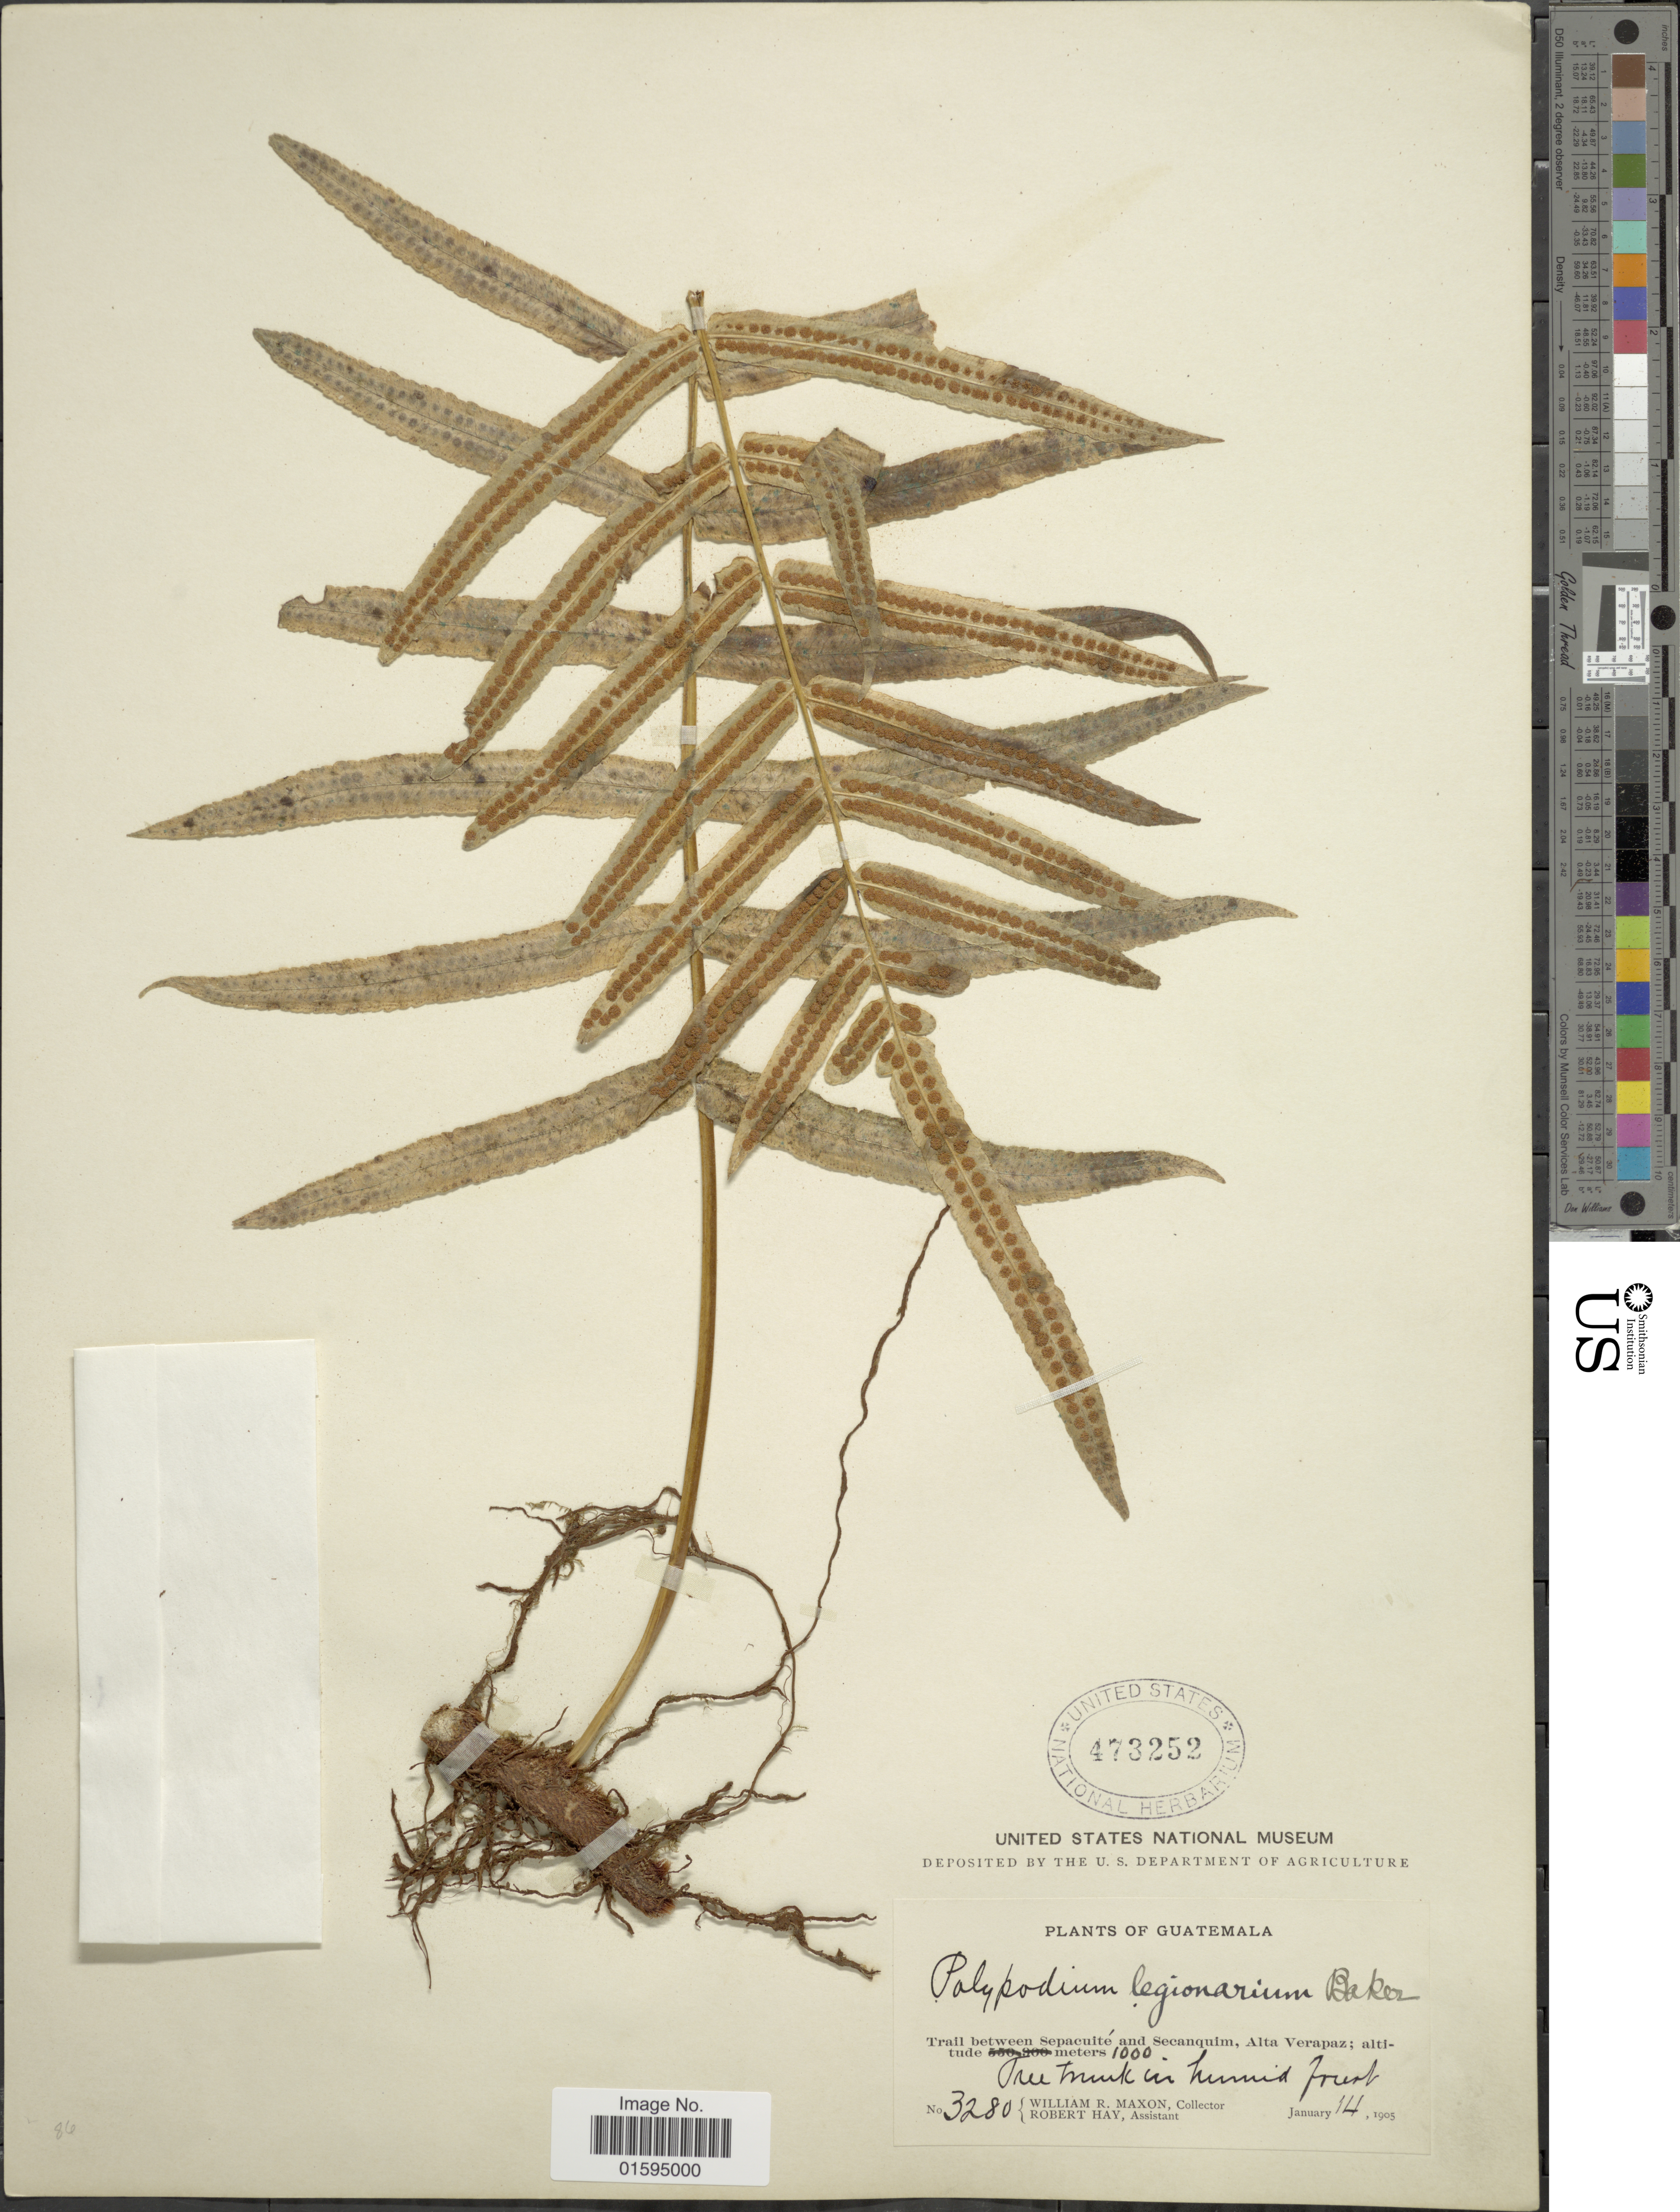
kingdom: Plantae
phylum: Tracheophyta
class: Polypodiopsida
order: Polypodiales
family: Polypodiaceae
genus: Polypodium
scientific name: Polypodium echinolepis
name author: Fée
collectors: W. R. Maxon & R. H. Hay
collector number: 3280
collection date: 1905-01-14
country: Guatemala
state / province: Alta Verapaz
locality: Trail between Sepacuite and Secanquim, Alta verpaz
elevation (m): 1000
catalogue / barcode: US 473252